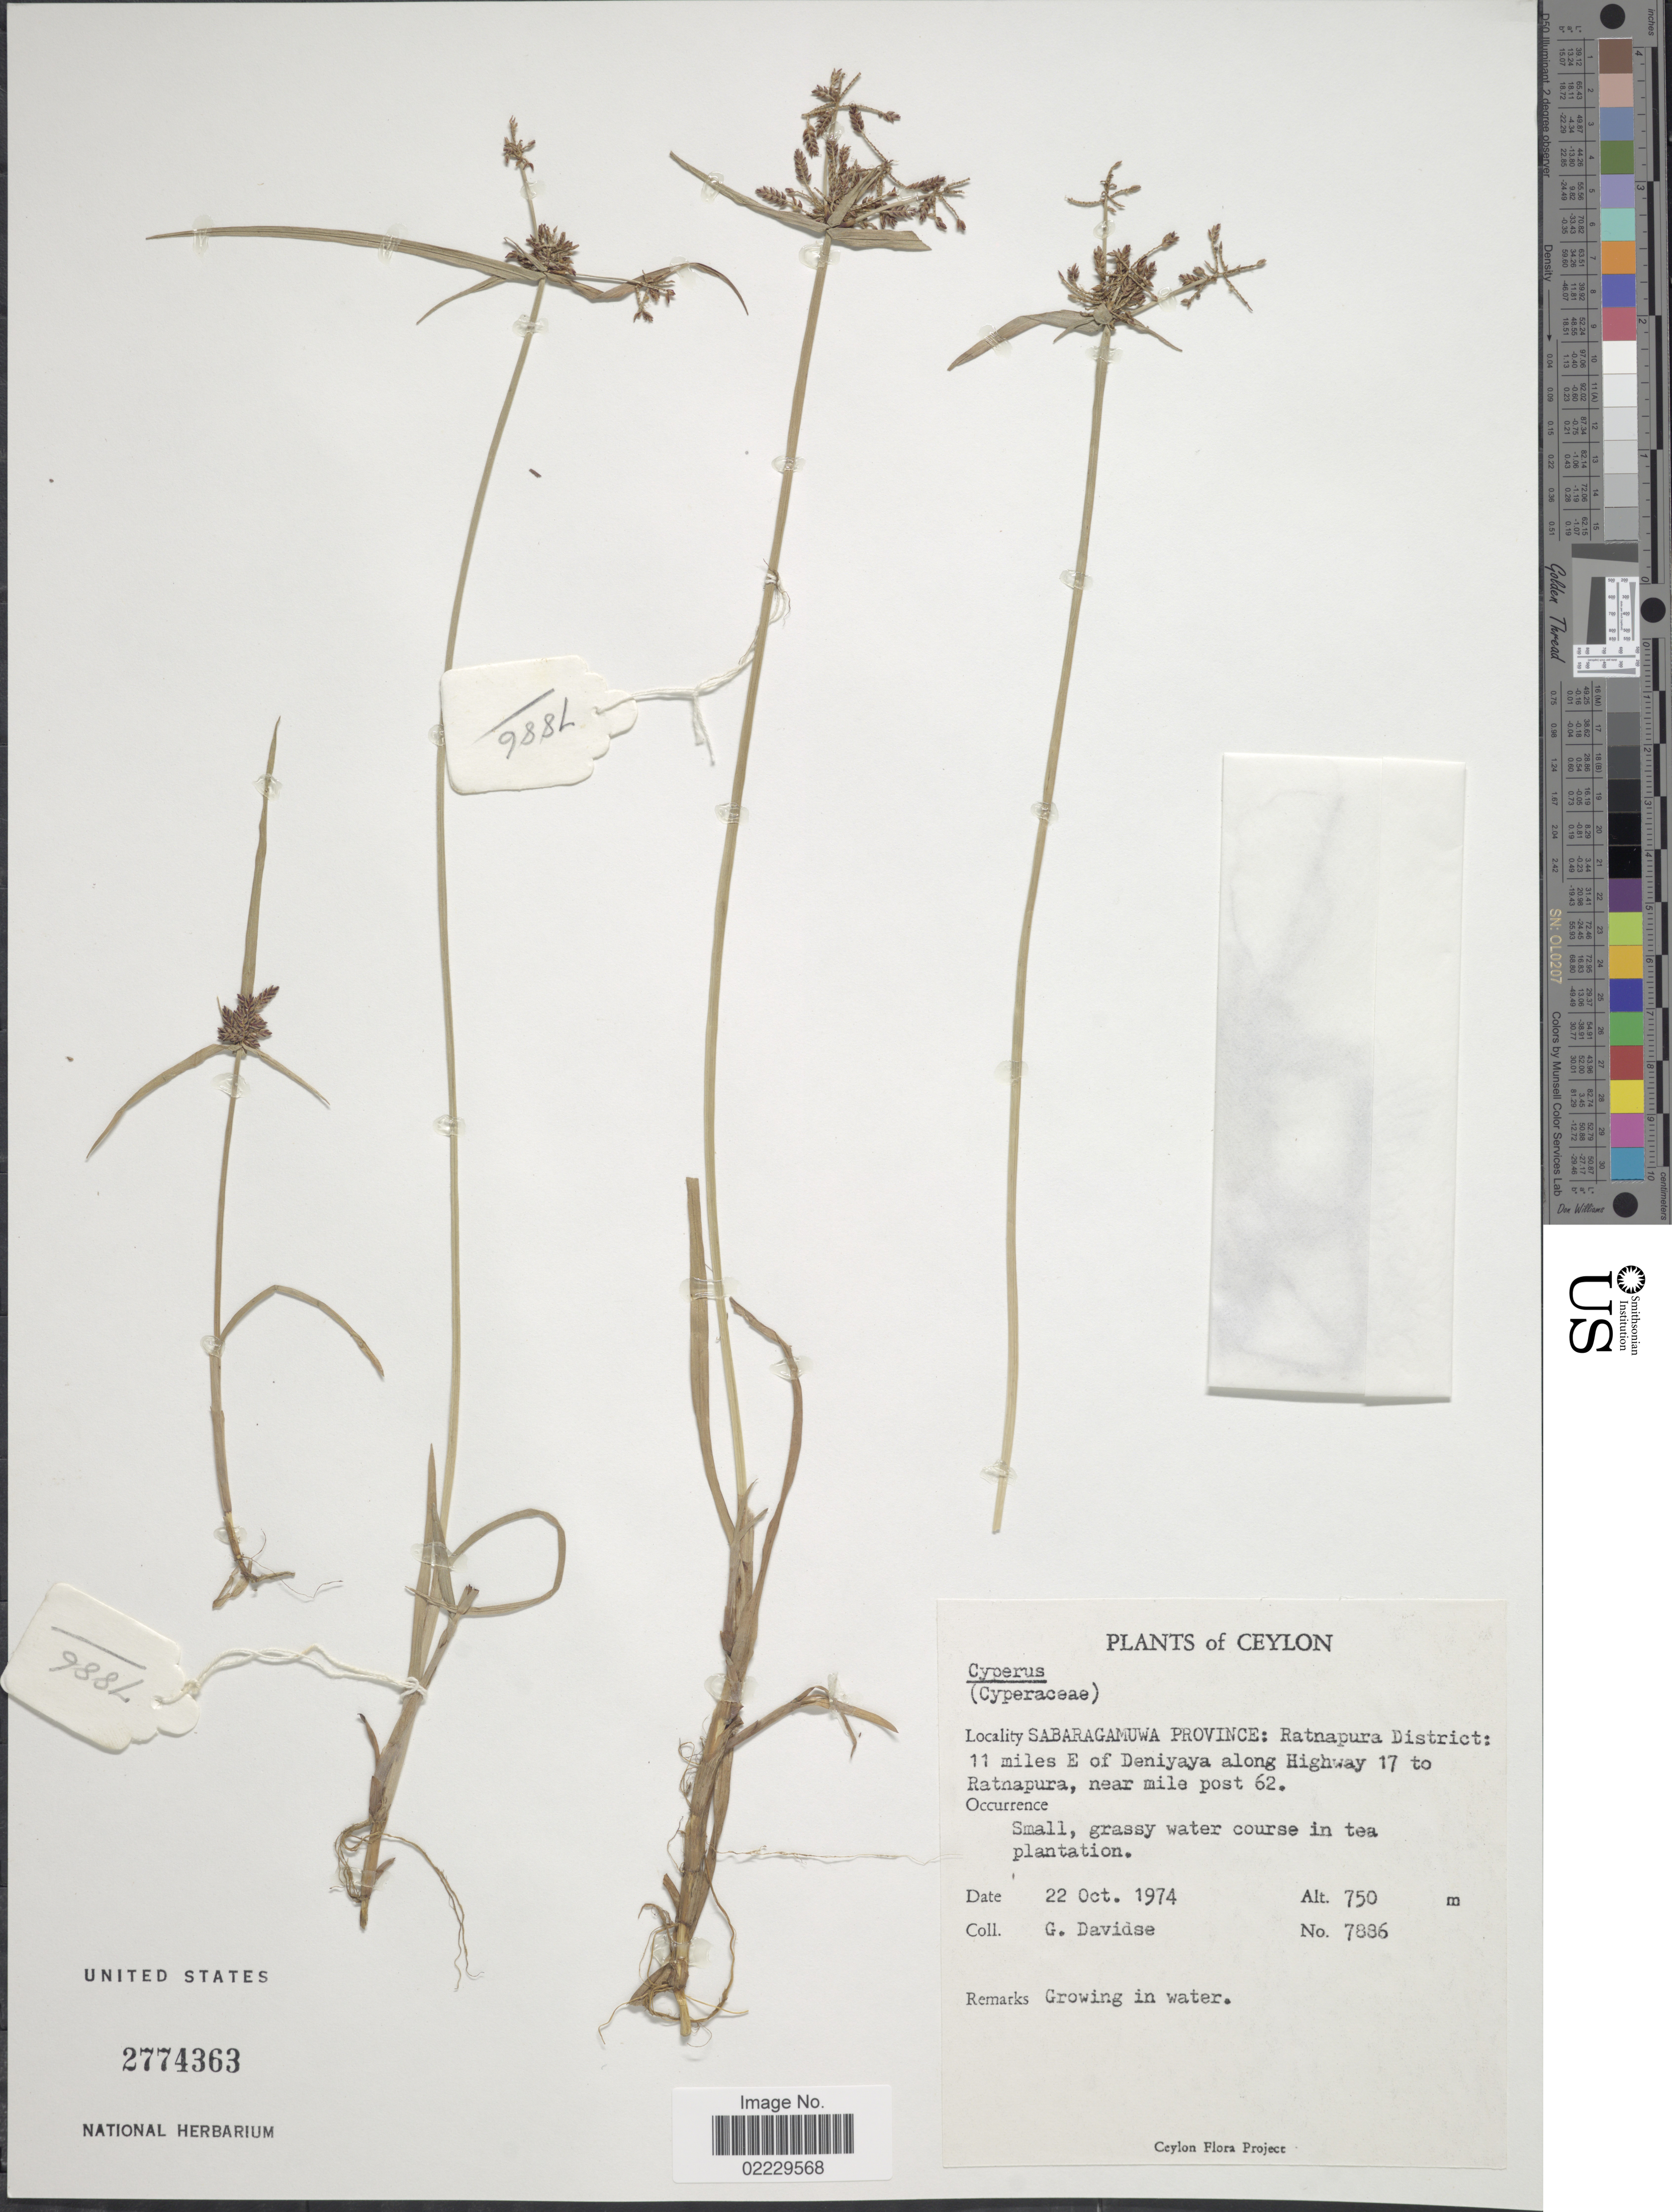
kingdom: Plantae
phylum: Tracheophyta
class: Liliopsida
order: Poales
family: Cyperaceae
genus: Cyperus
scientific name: Cyperus sanguinolentus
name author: Vahl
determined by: Strong, Mark T., (BOT), Smithsonian Institution - National Museum of Natural History (UNITED STATES)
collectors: G. Davidse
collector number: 7886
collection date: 1974-10-22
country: Sri Lanka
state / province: Sabaragamuwa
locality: Ratnapura District: 11 miles E of Deniyaya along Highway 17 to Ratnapura, near mile post 62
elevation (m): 750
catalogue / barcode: US 2774363